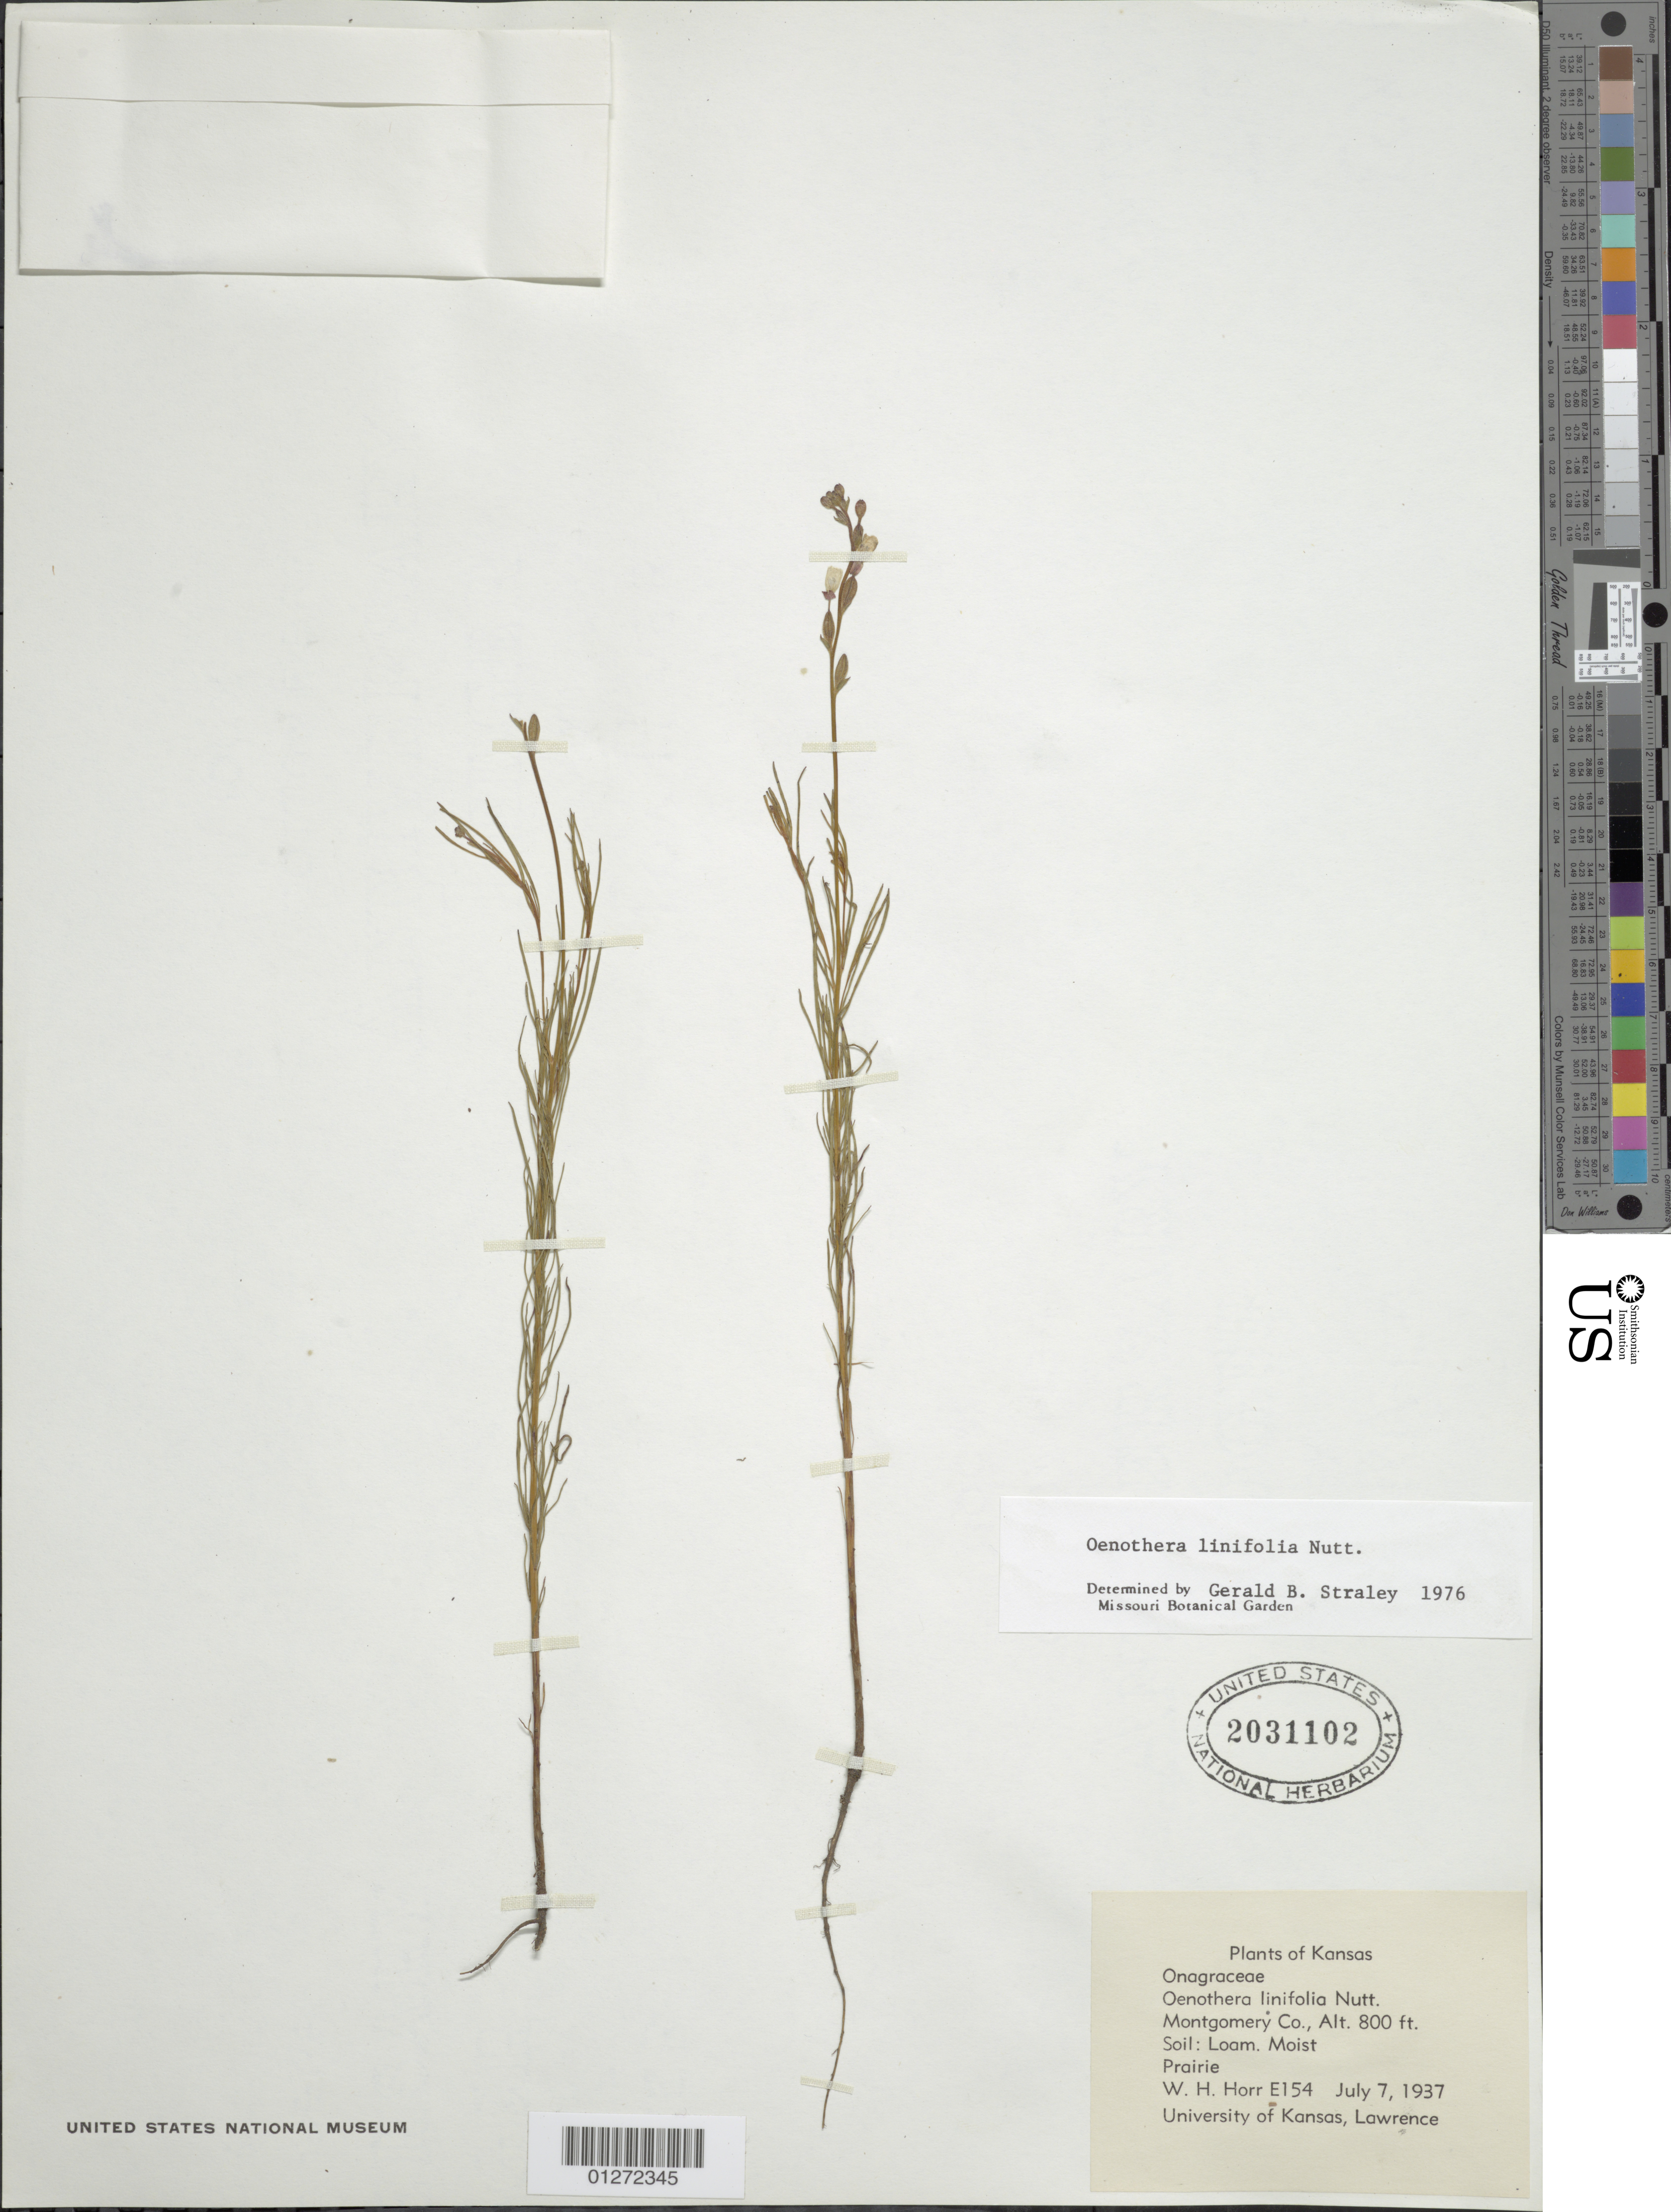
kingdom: Plantae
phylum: Tracheophyta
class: Magnoliopsida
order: Myrtales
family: Onagraceae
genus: Oenothera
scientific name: Oenothera linifolia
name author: Nutt.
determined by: Straley, G. B.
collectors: W. H. Horr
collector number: E154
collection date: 1937-07-07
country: United States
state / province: Kansas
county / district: Montgomery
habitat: Soil: Loam. Moist.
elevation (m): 244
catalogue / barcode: US 2031102